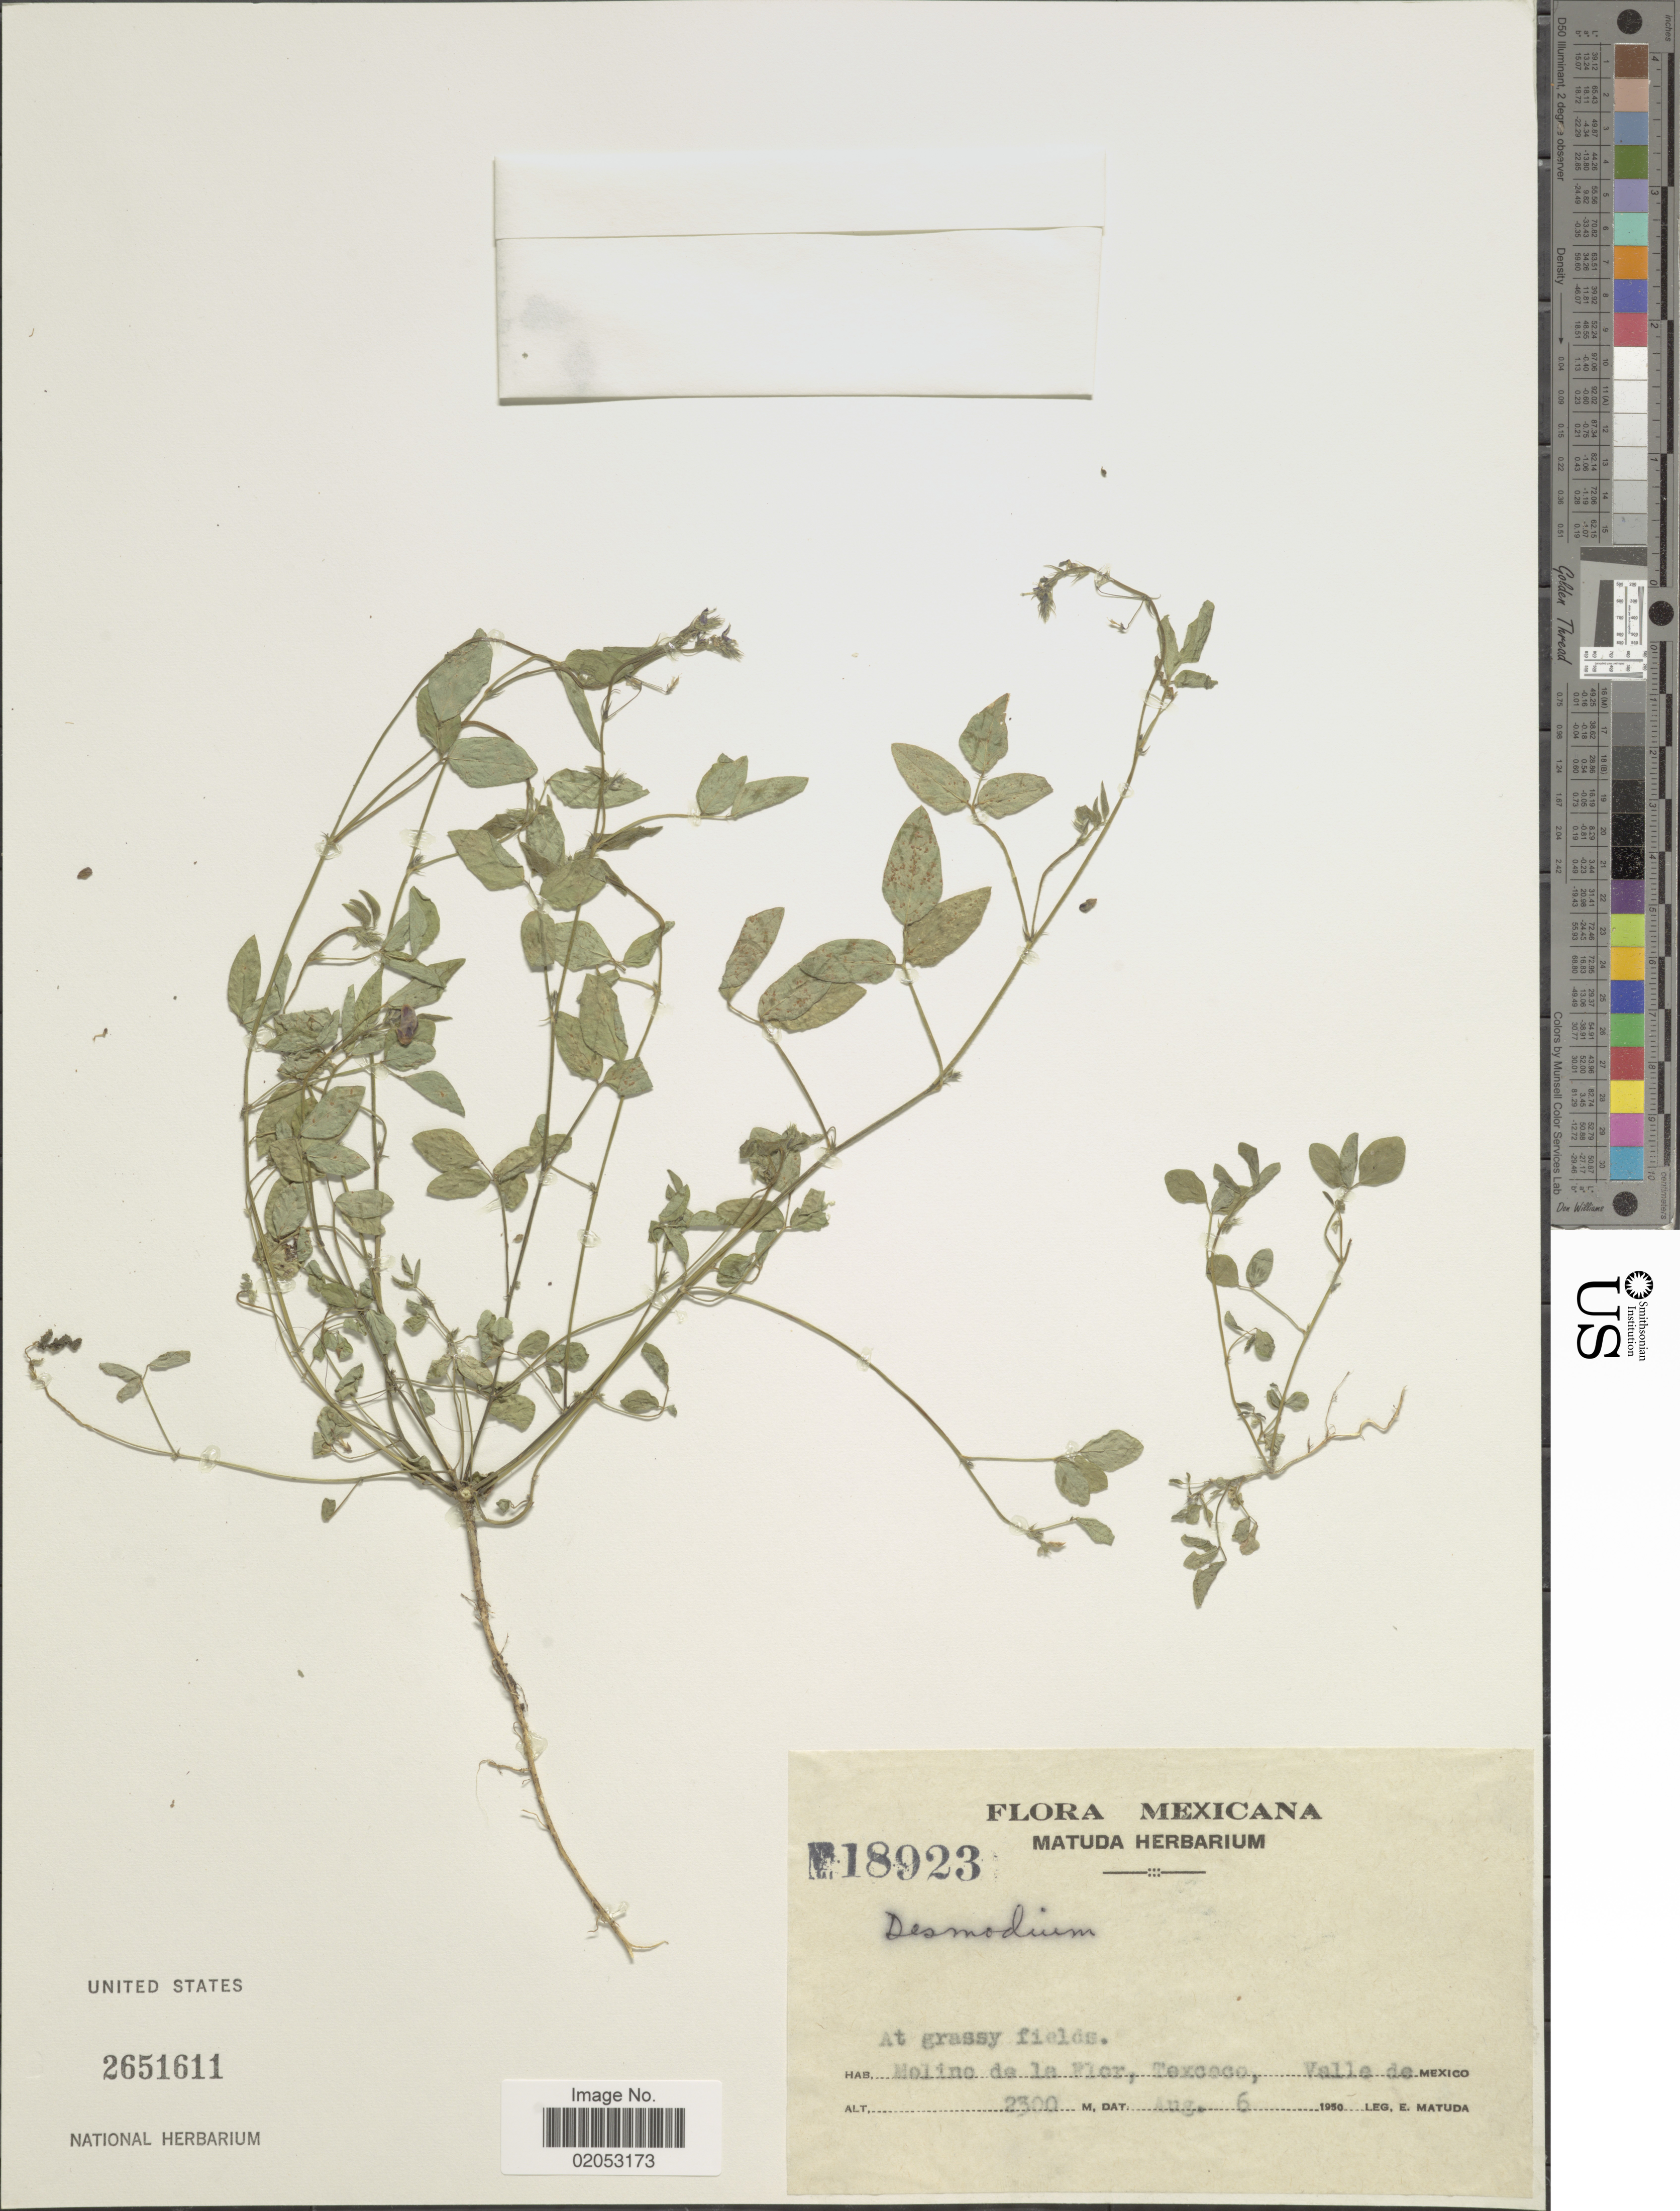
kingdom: Plantae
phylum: Tracheophyta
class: Magnoliopsida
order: Fabales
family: Fabaceae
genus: Desmodium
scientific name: Desmodium sp.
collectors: E. Matuda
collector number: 18923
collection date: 1950-08-06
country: Mexico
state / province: México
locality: Molino de la Flor, Texcoso, Valle de Mexico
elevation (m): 2300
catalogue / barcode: US 2651611